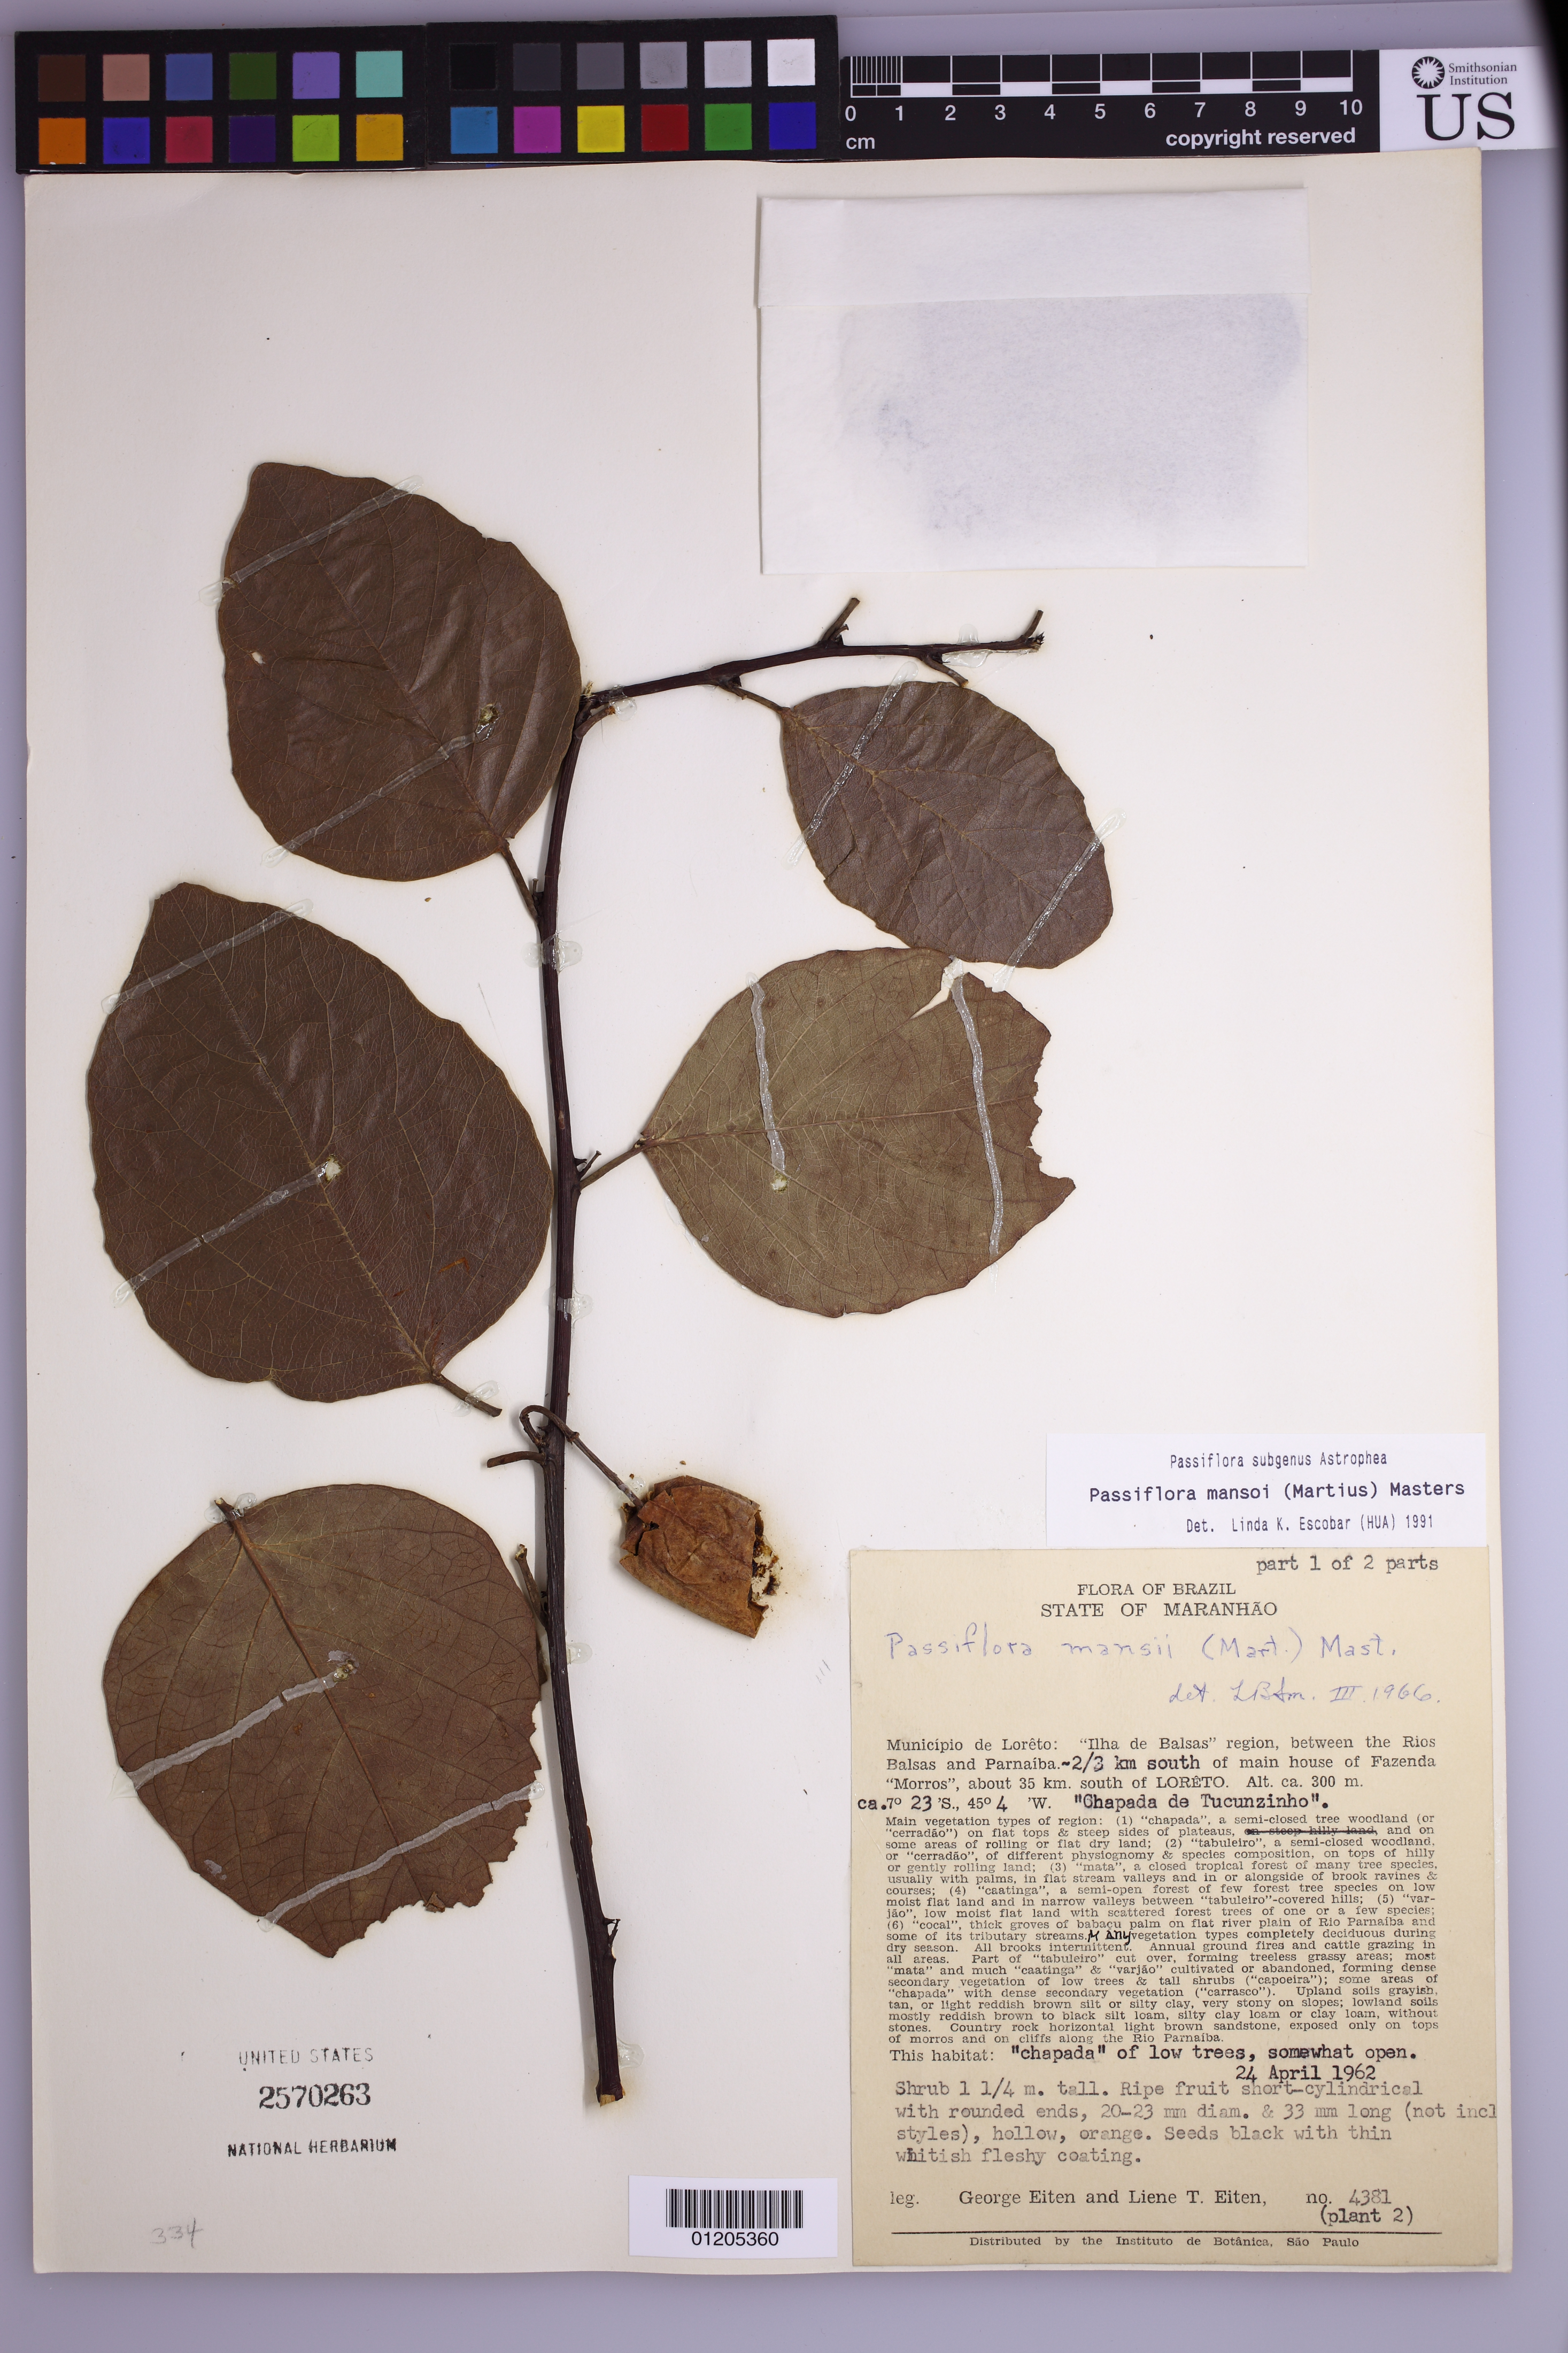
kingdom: Plantae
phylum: Tracheophyta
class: Magnoliopsida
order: Malpighiales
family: Passifloraceae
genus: Passiflora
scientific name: Passiflora mansoi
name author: (Mart.) Mast.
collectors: G. Eiten & L. T. Eiten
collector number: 4381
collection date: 1962-04-24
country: Brazil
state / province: Maranhao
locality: Municipio de Loreto: "Ilha de Balsas" region, between the Rios Balsas and Parnaiba. 2/3 km south of main house of Fazenda "Morros", about 35 km. south of LORETO.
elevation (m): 300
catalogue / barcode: US 2570263